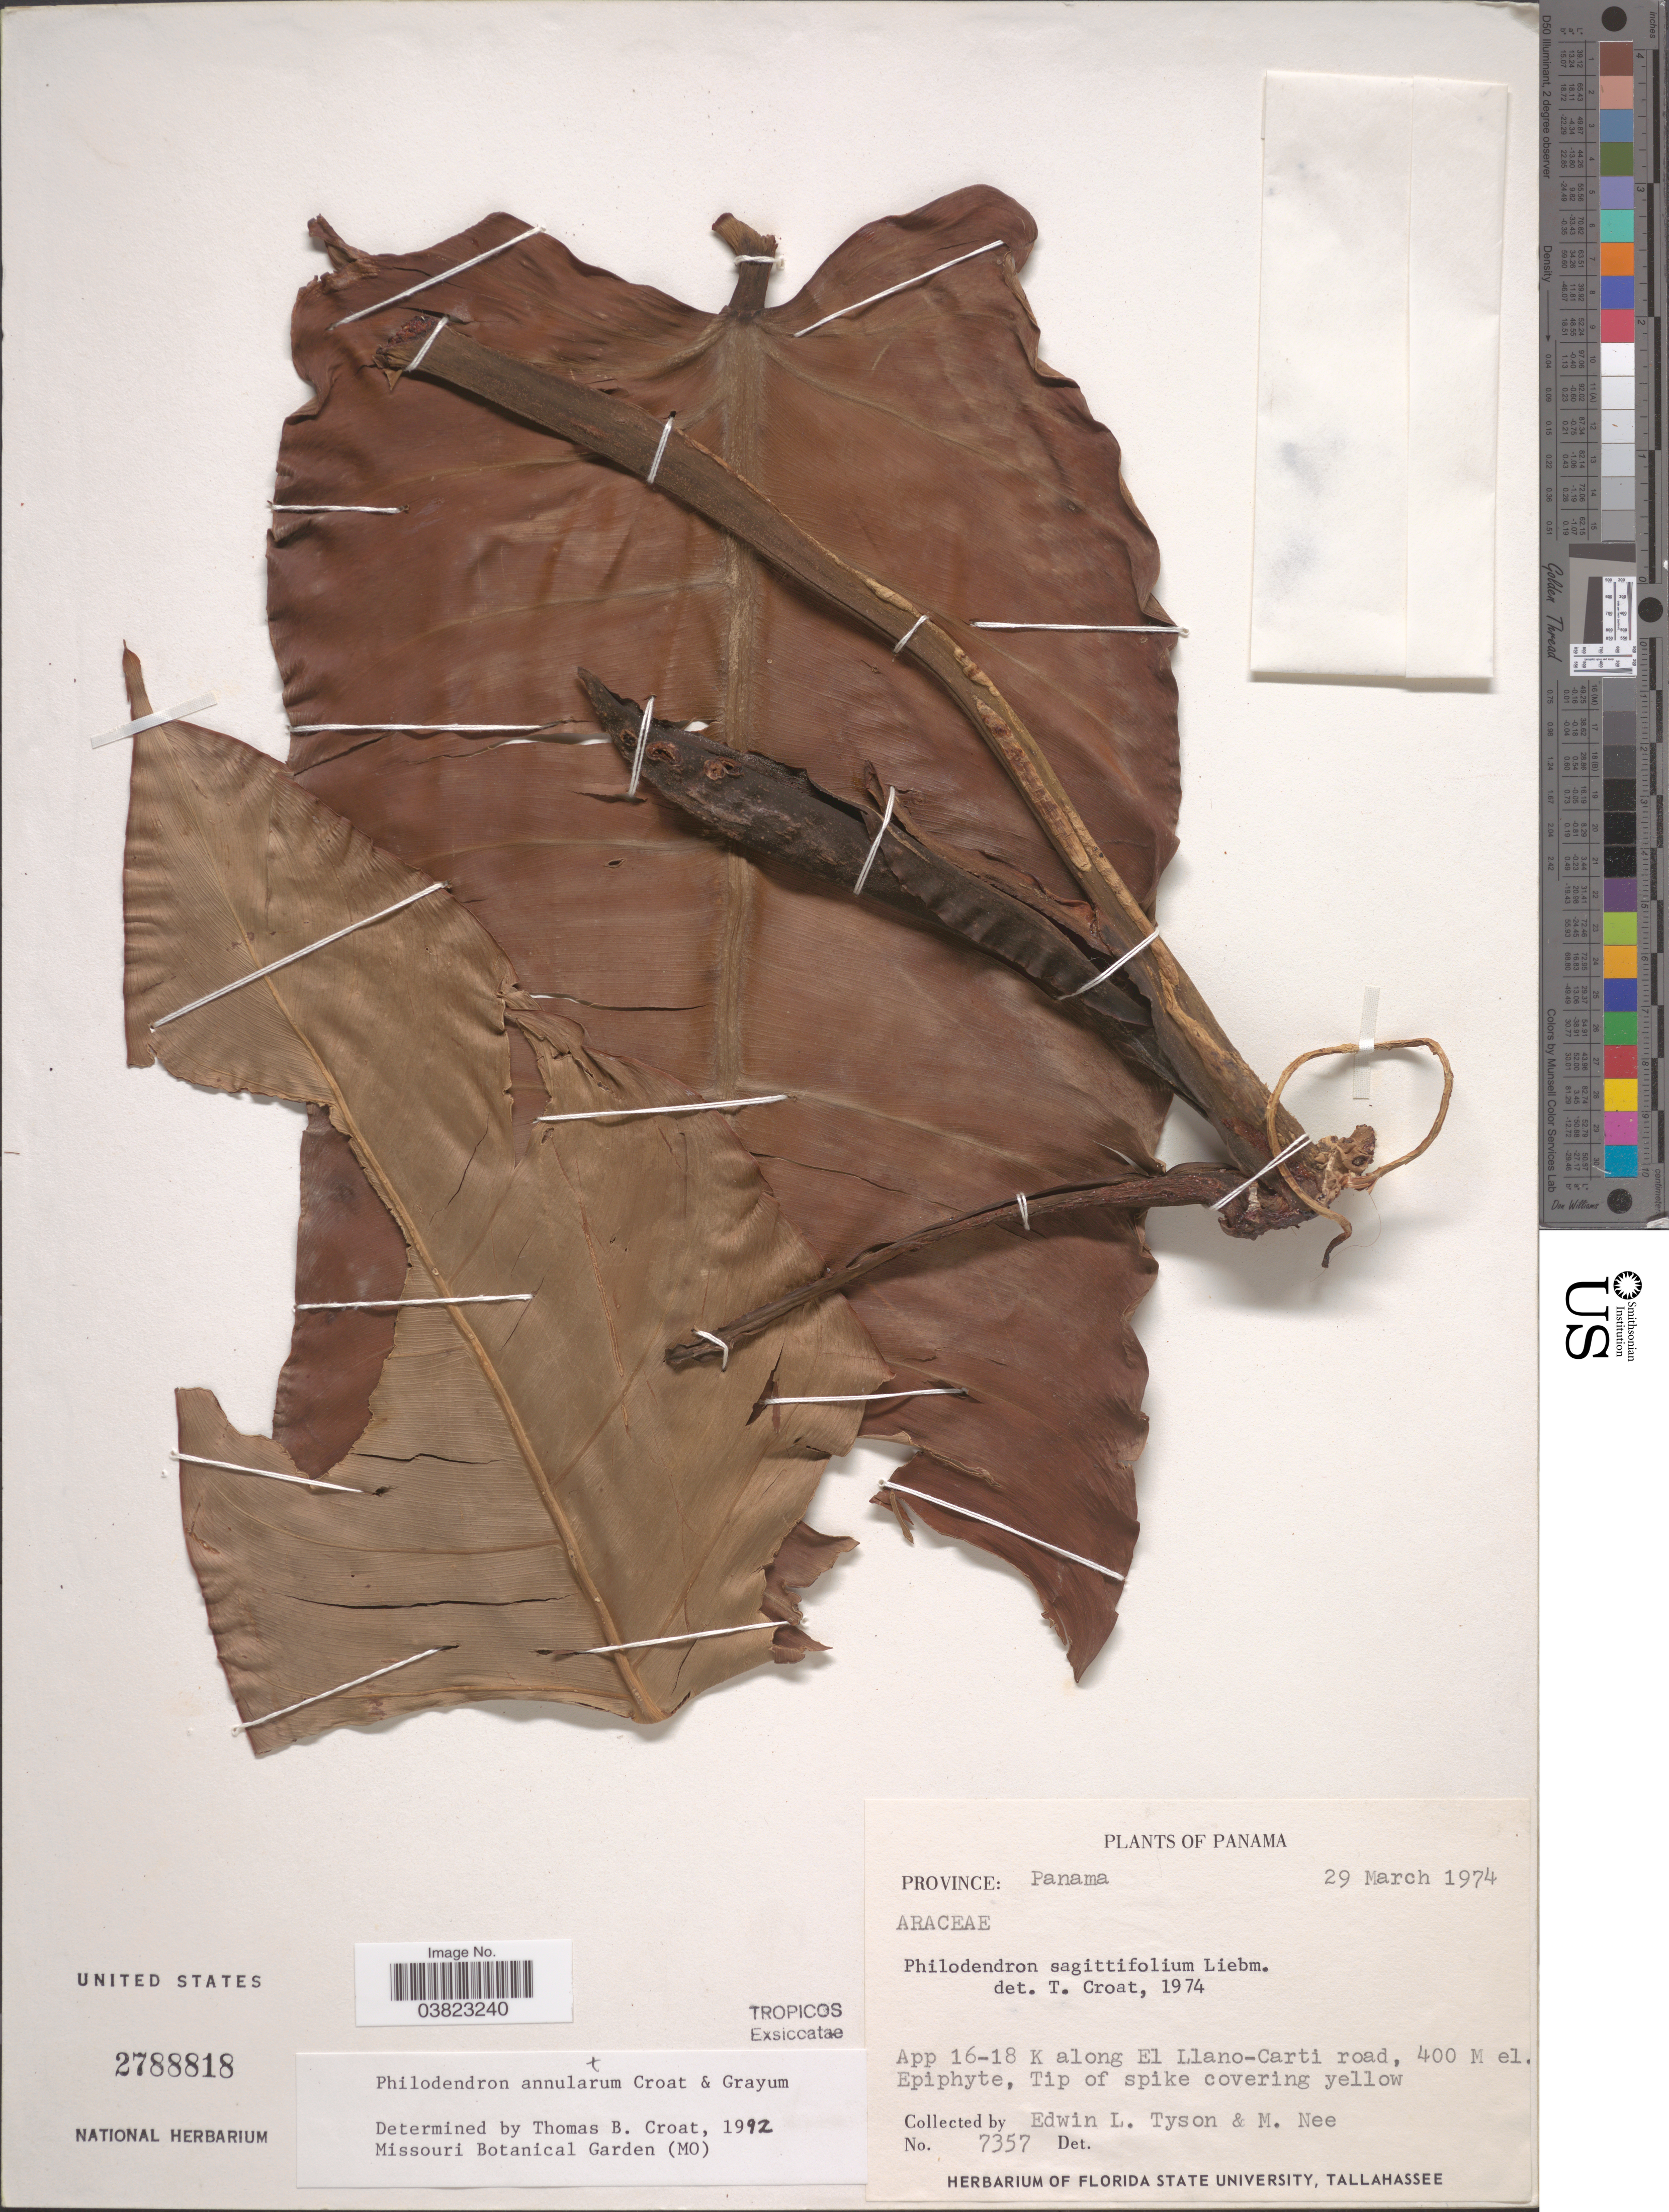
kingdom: Plantae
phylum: Tracheophyta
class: Liliopsida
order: Alismatales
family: Araceae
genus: Philodendron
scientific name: Philodendron annulatum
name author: Croat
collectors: E. L. Tyson & M. Nee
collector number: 7357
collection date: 1974-03-29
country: Panama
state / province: Panamá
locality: App 16-18 K along El Llano-Carti road.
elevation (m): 400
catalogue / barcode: US 2788818